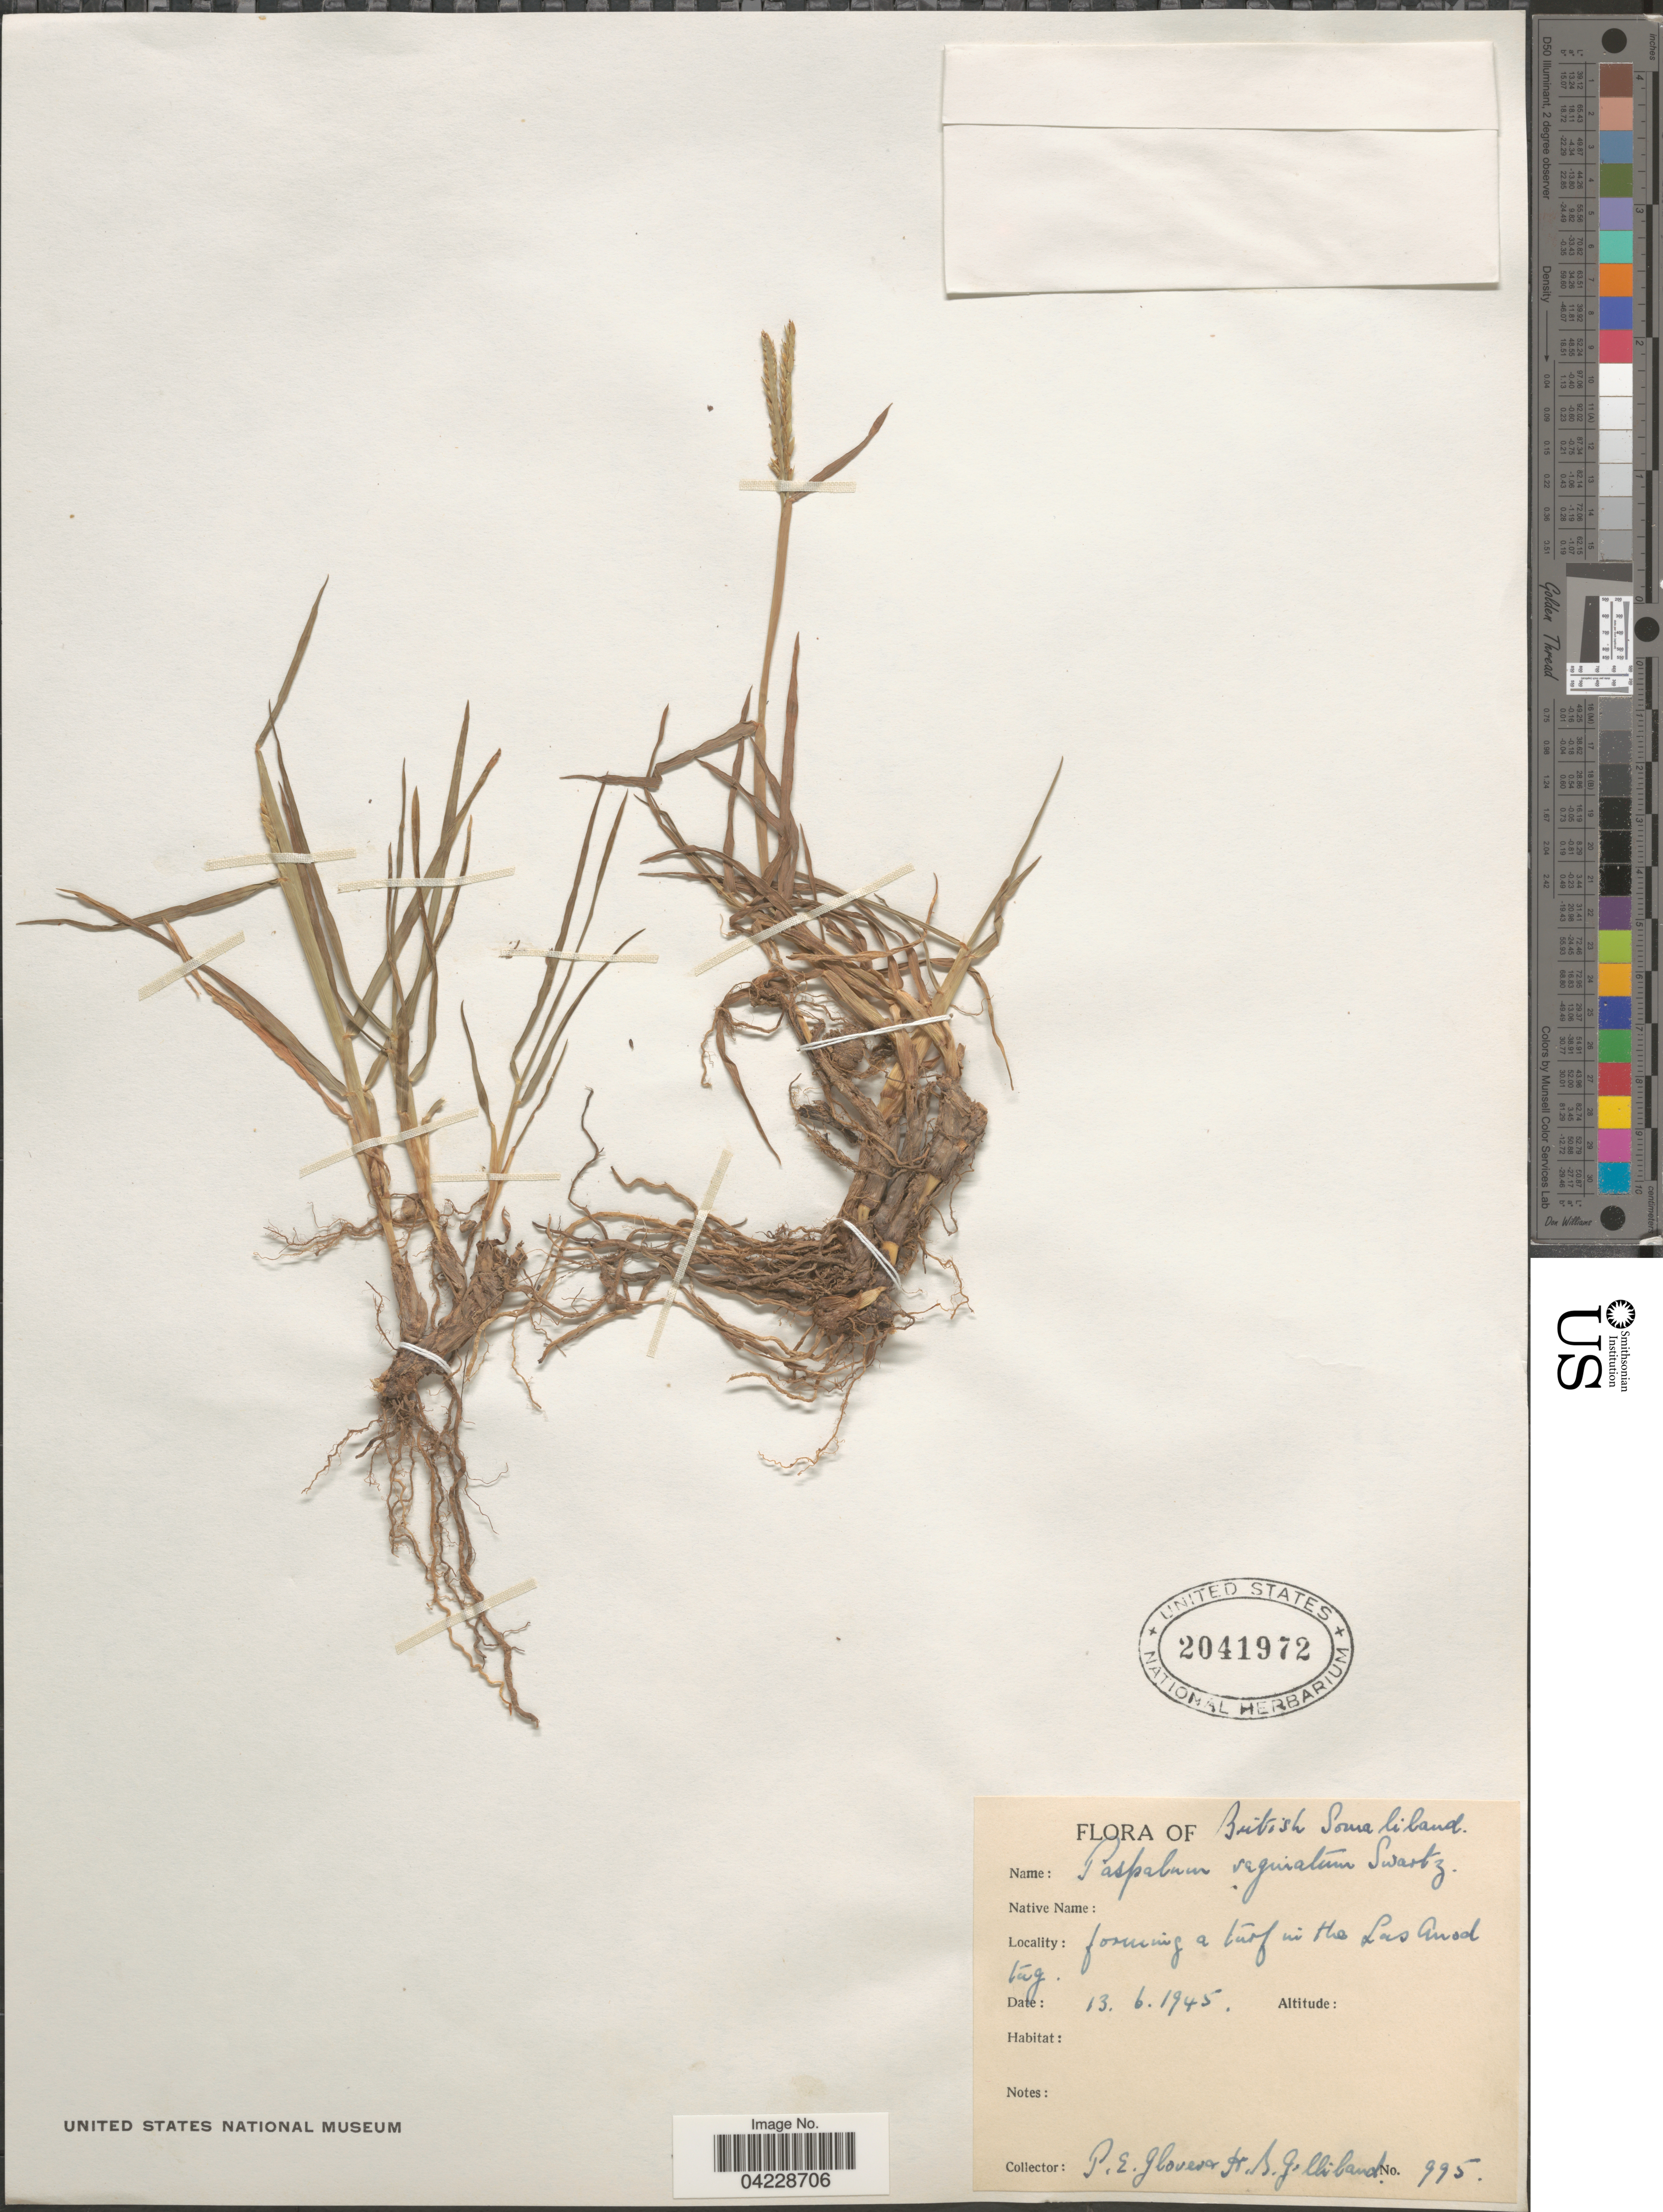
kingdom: Plantae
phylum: Tracheophyta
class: Liliopsida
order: Poales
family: Poaceae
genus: Paspalum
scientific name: Paspalum vaginatum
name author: Sw.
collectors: P. Glover & H. Gilliland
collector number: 995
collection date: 1945-06-13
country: Somalia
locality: British Somaliland. Forming a turf in the Las Anod tug.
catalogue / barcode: US 2041972